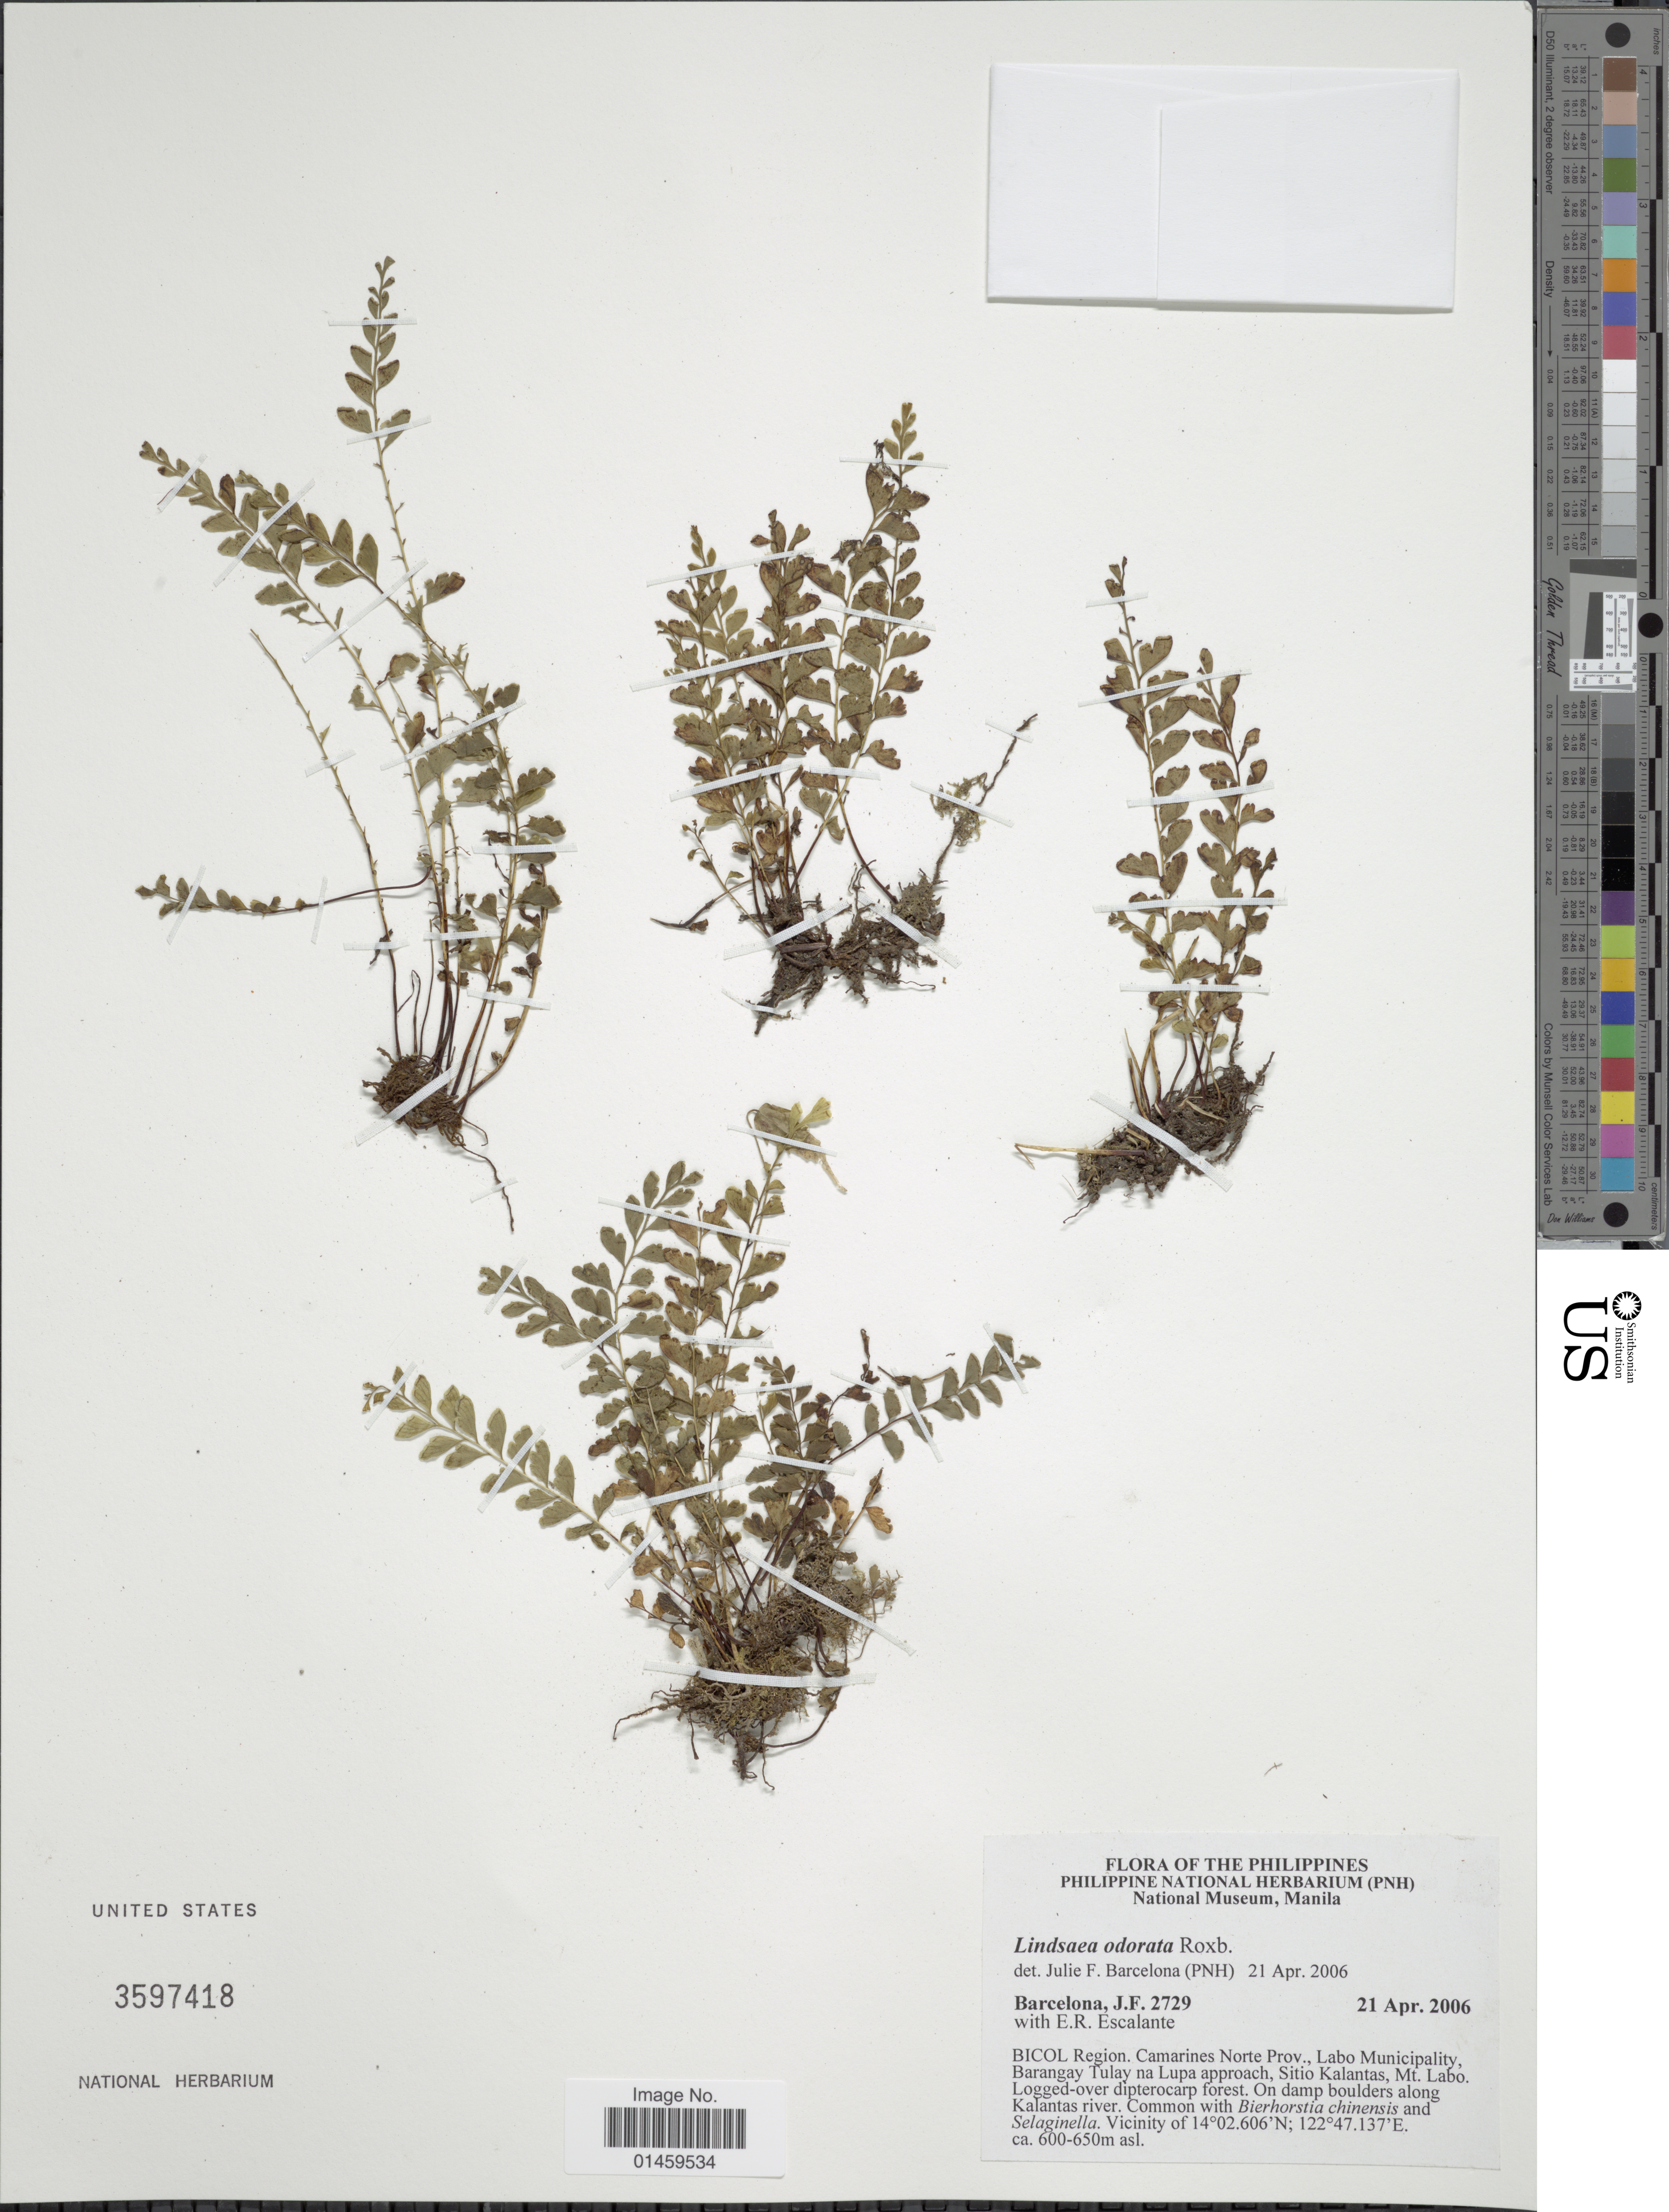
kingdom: Plantae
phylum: Tracheophyta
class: Polypodiopsida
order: Polypodiales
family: Lindsaeaceae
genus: Lindsaea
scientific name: Lindsaea odorata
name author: Roxb.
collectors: J. F. Barcelona & E. Escalante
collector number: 2729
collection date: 2006-04-21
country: Philippines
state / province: Bicol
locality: Bicol Region. Camarines Norte Prov., Labo Municipality, Barangay Tulay na Lupa approach, Sitio Kalantas, Mt. Labo. On damp boulders along Kalantas river.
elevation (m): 600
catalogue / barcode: US 3597418